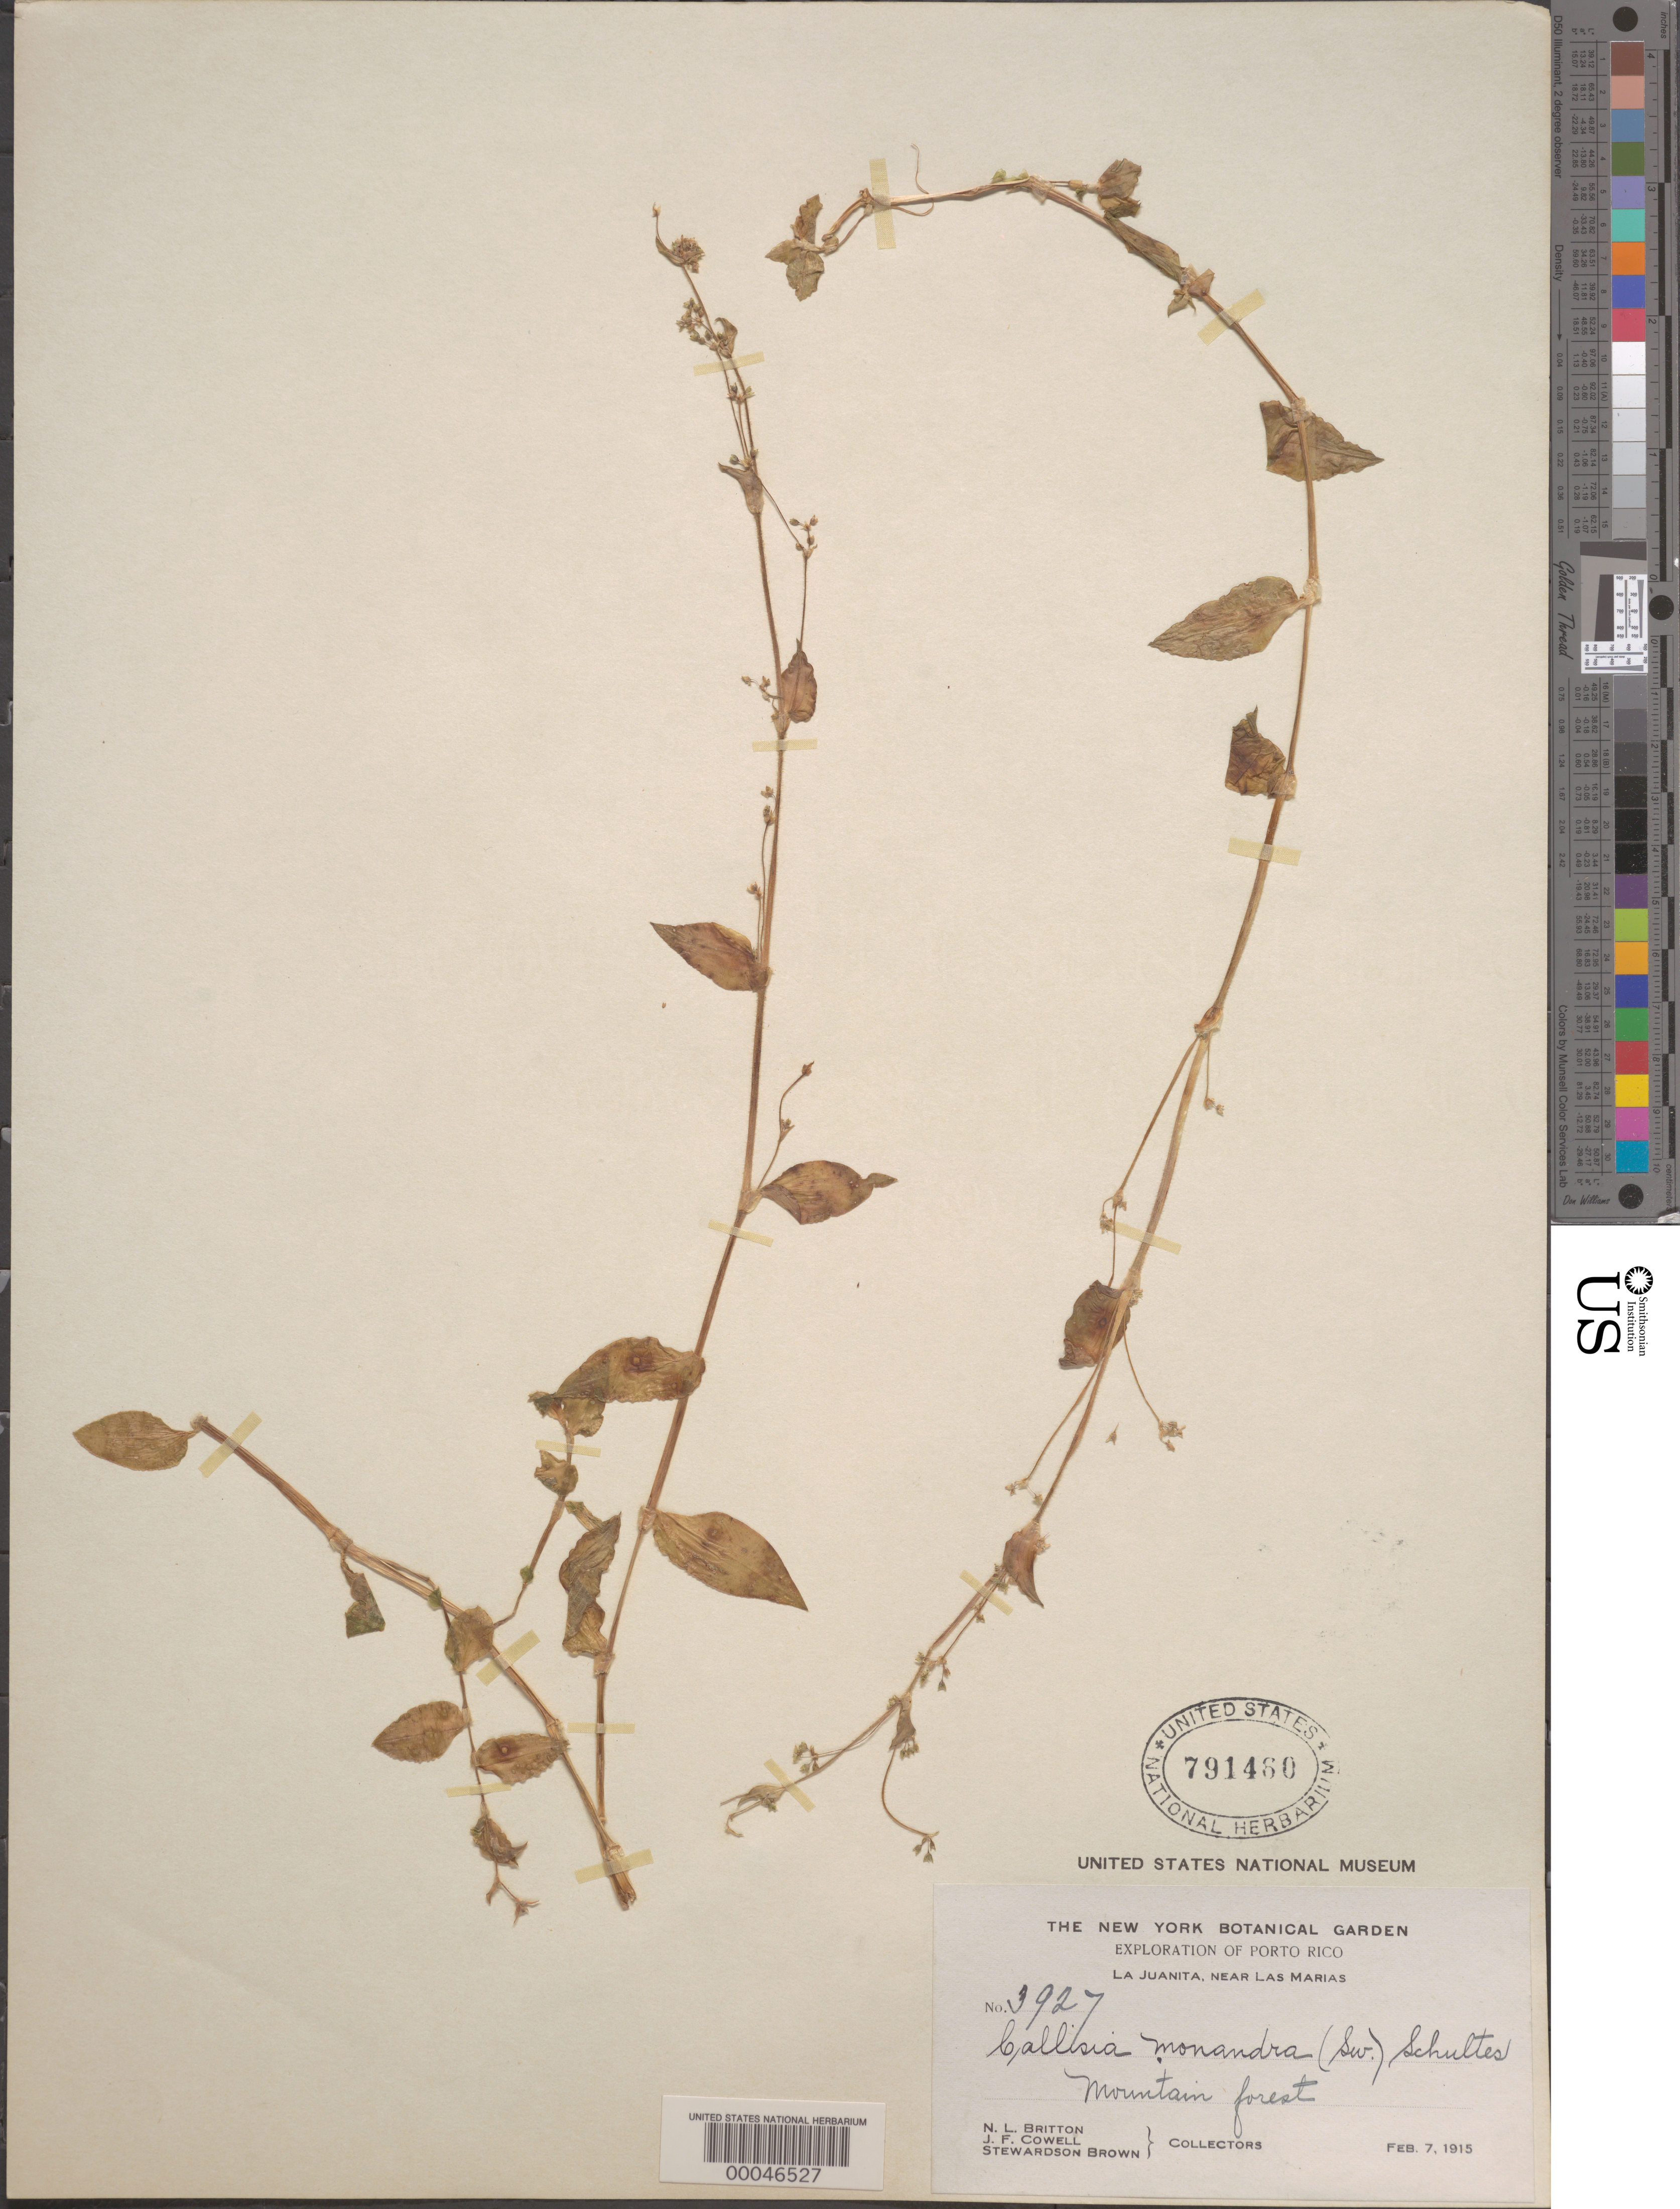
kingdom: Plantae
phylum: Tracheophyta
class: Liliopsida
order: Commelinales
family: Commelinaceae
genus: Callisia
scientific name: Callisia monandra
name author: (Sw.) Schult. & Schult. f.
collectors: N. Britton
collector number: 3927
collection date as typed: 07 Feb 1915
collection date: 1915-02-07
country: Puerto Rico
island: Greater Antilles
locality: La juanita, near las marias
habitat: Mountain forest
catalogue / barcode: US 791460